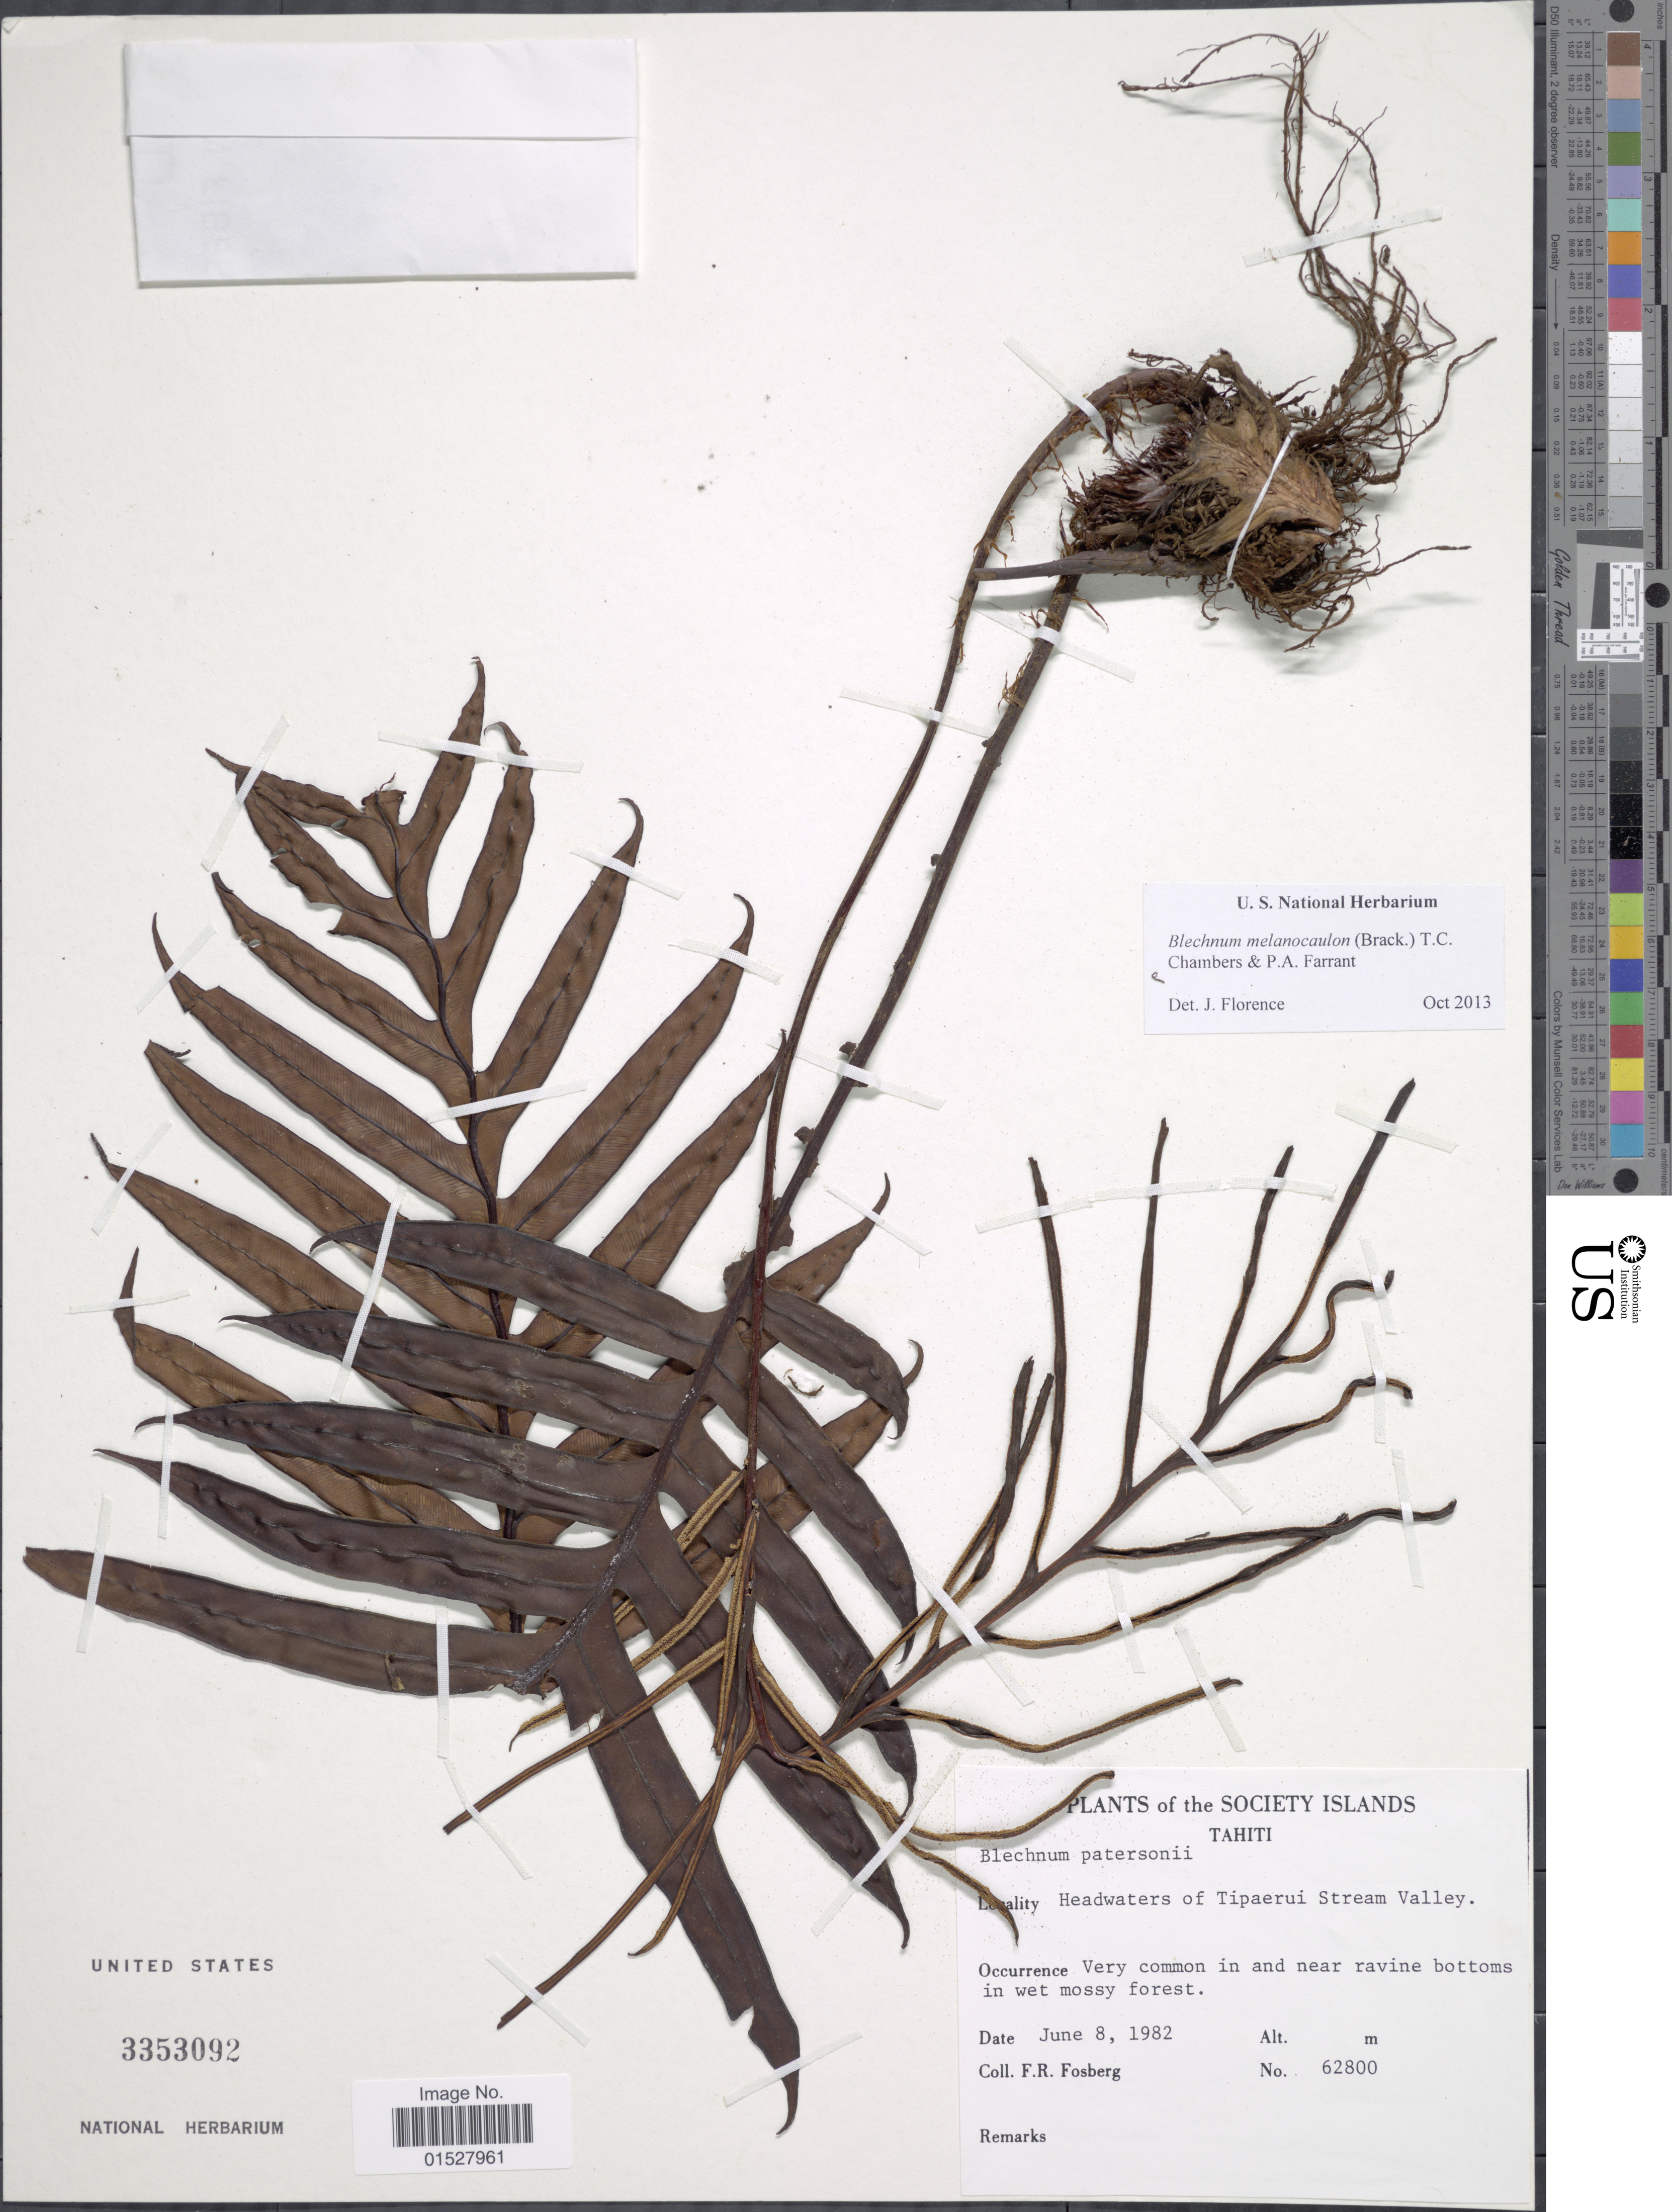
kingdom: Plantae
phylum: Tracheophyta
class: Polypodiopsida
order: Polypodiales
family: Blechnaceae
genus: Blechnum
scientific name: Blechnum melanocaulon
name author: (Brack.) T.C. Chambers & P. A. Farrant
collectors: F. R. Fosberg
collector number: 62800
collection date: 1982-06-08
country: French Polynesia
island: Tahiti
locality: Society Islands, Tahiti, Headwaters of Tipaerui Stream Valley.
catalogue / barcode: US 3353092